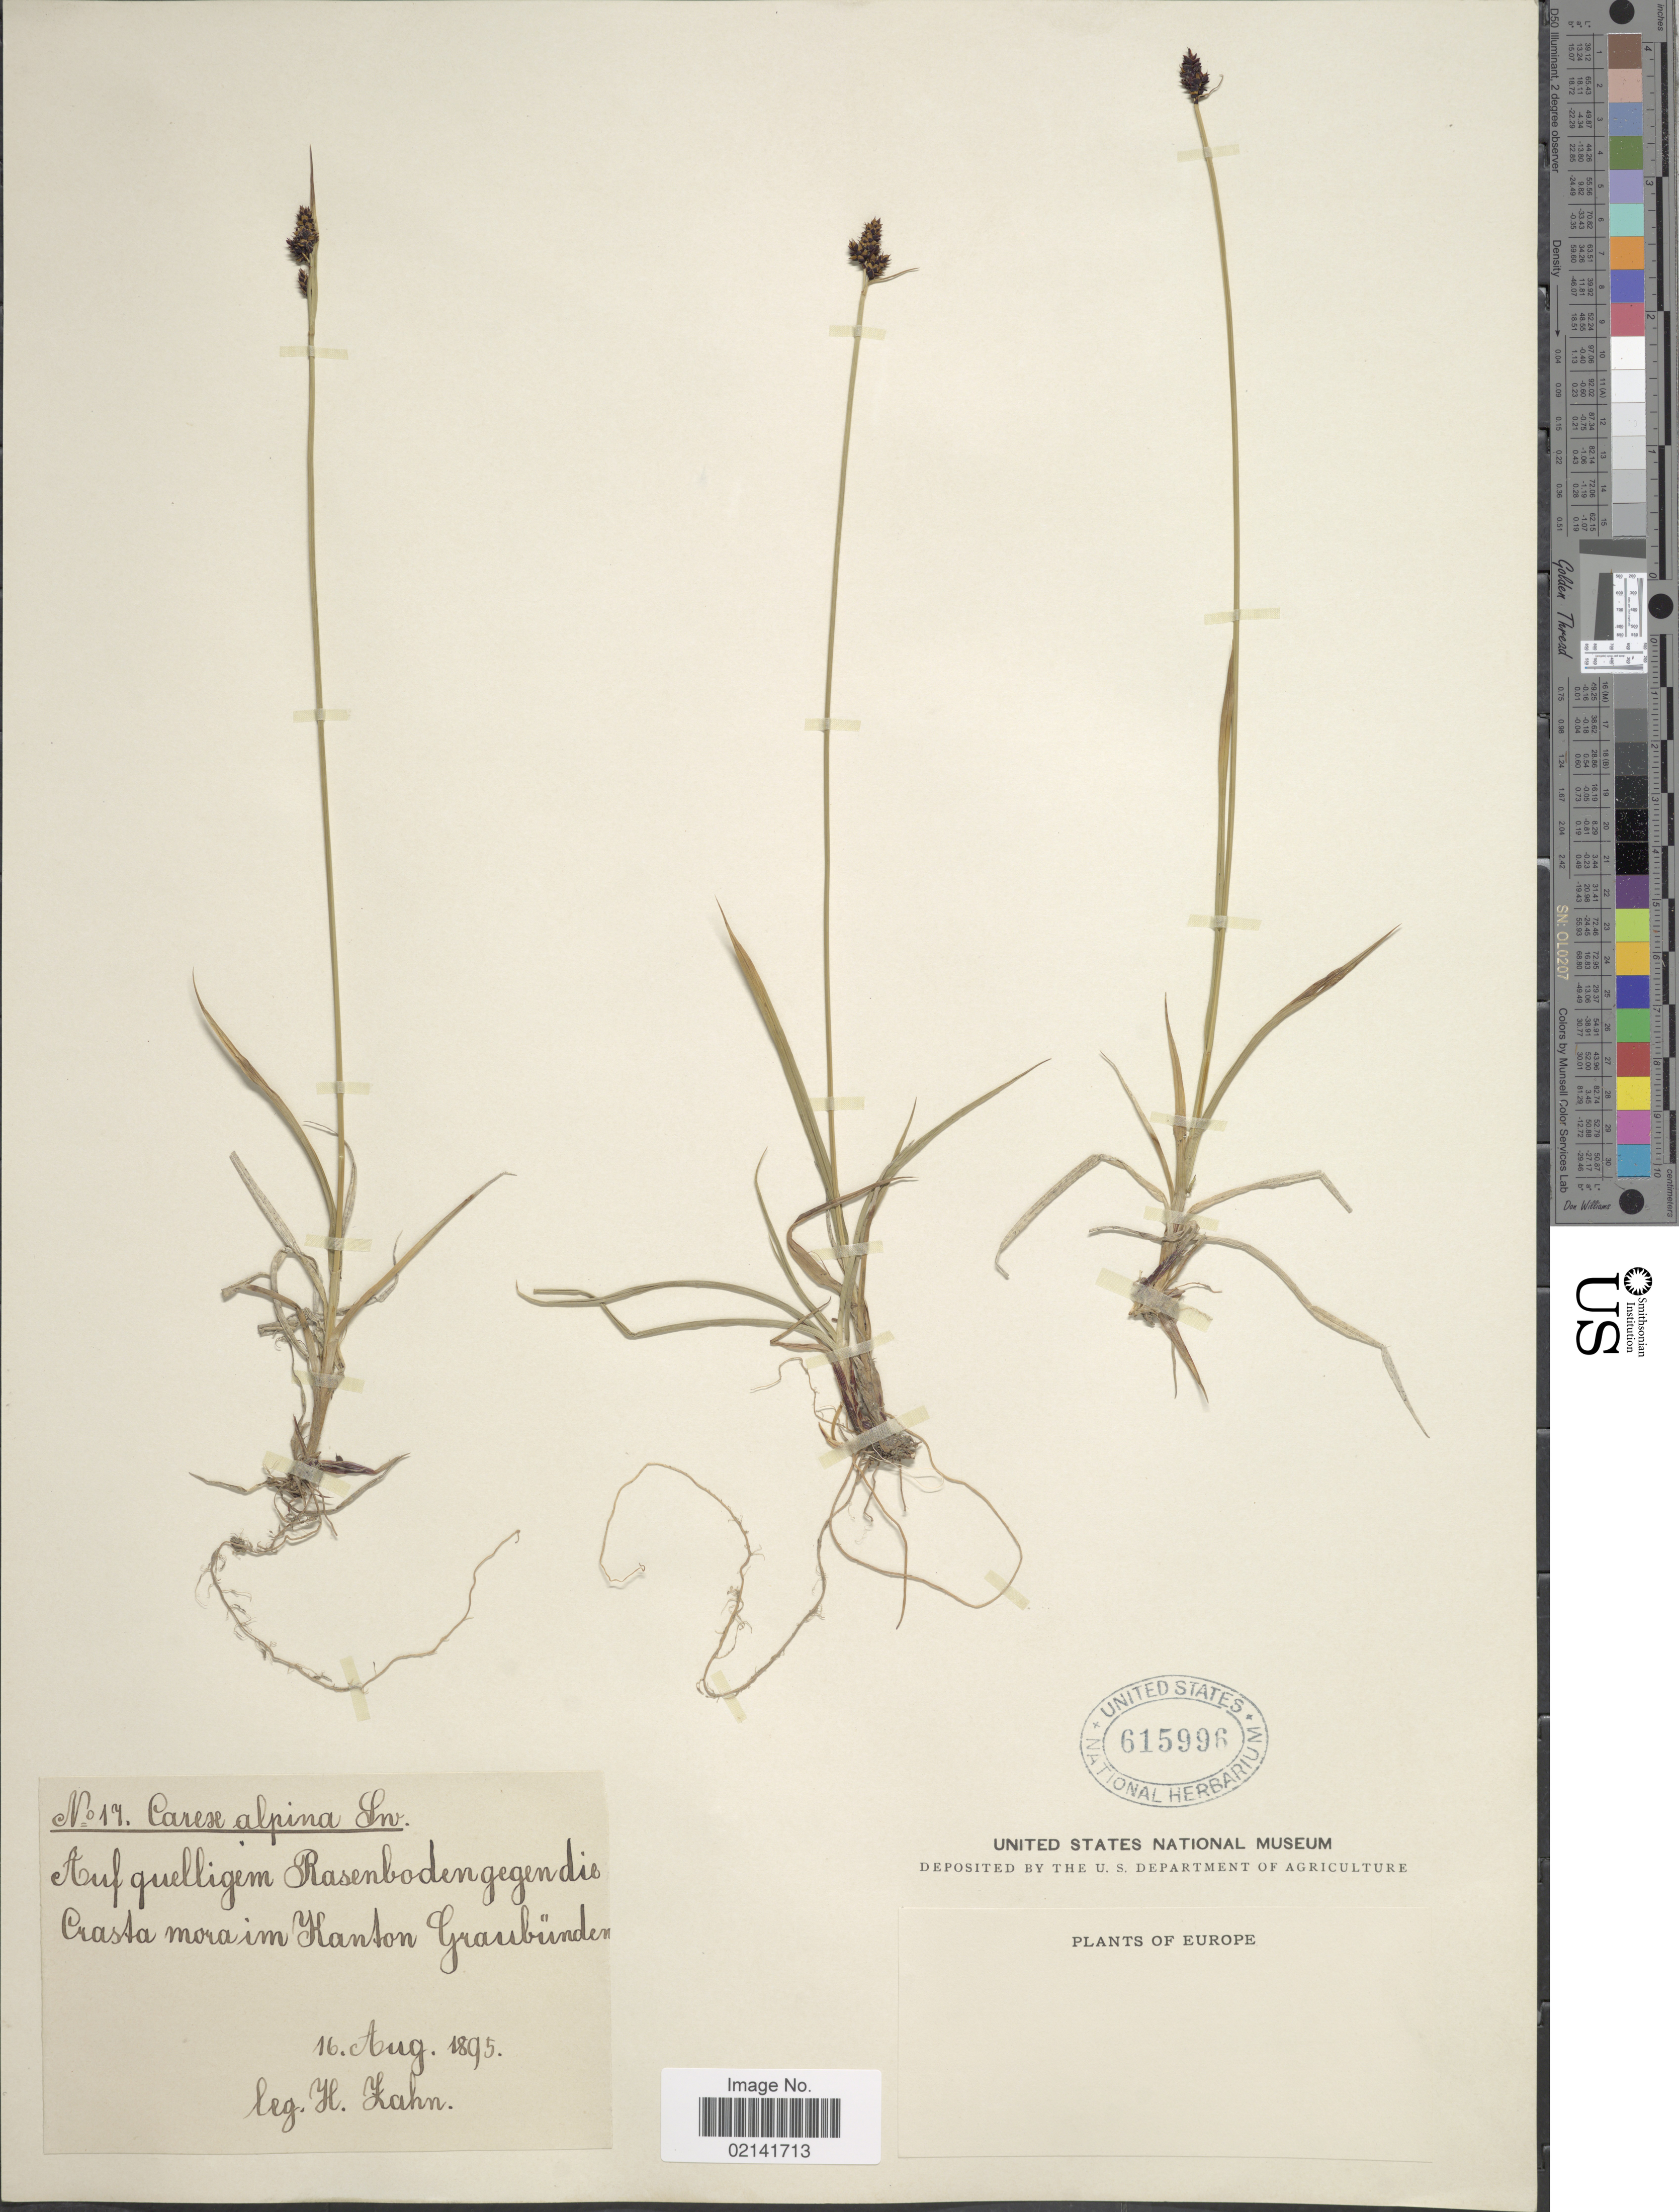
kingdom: Plantae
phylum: Tracheophyta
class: Liliopsida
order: Poales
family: Cyperaceae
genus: Carex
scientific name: Carex norvegica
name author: Retz.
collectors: H. Kahn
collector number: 17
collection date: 1895-08-16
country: Switzerland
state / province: Graubunden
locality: Europe, Auf quelligem Rasenbodengegendio Crasta mora im Kanton Graubunden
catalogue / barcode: US 615996